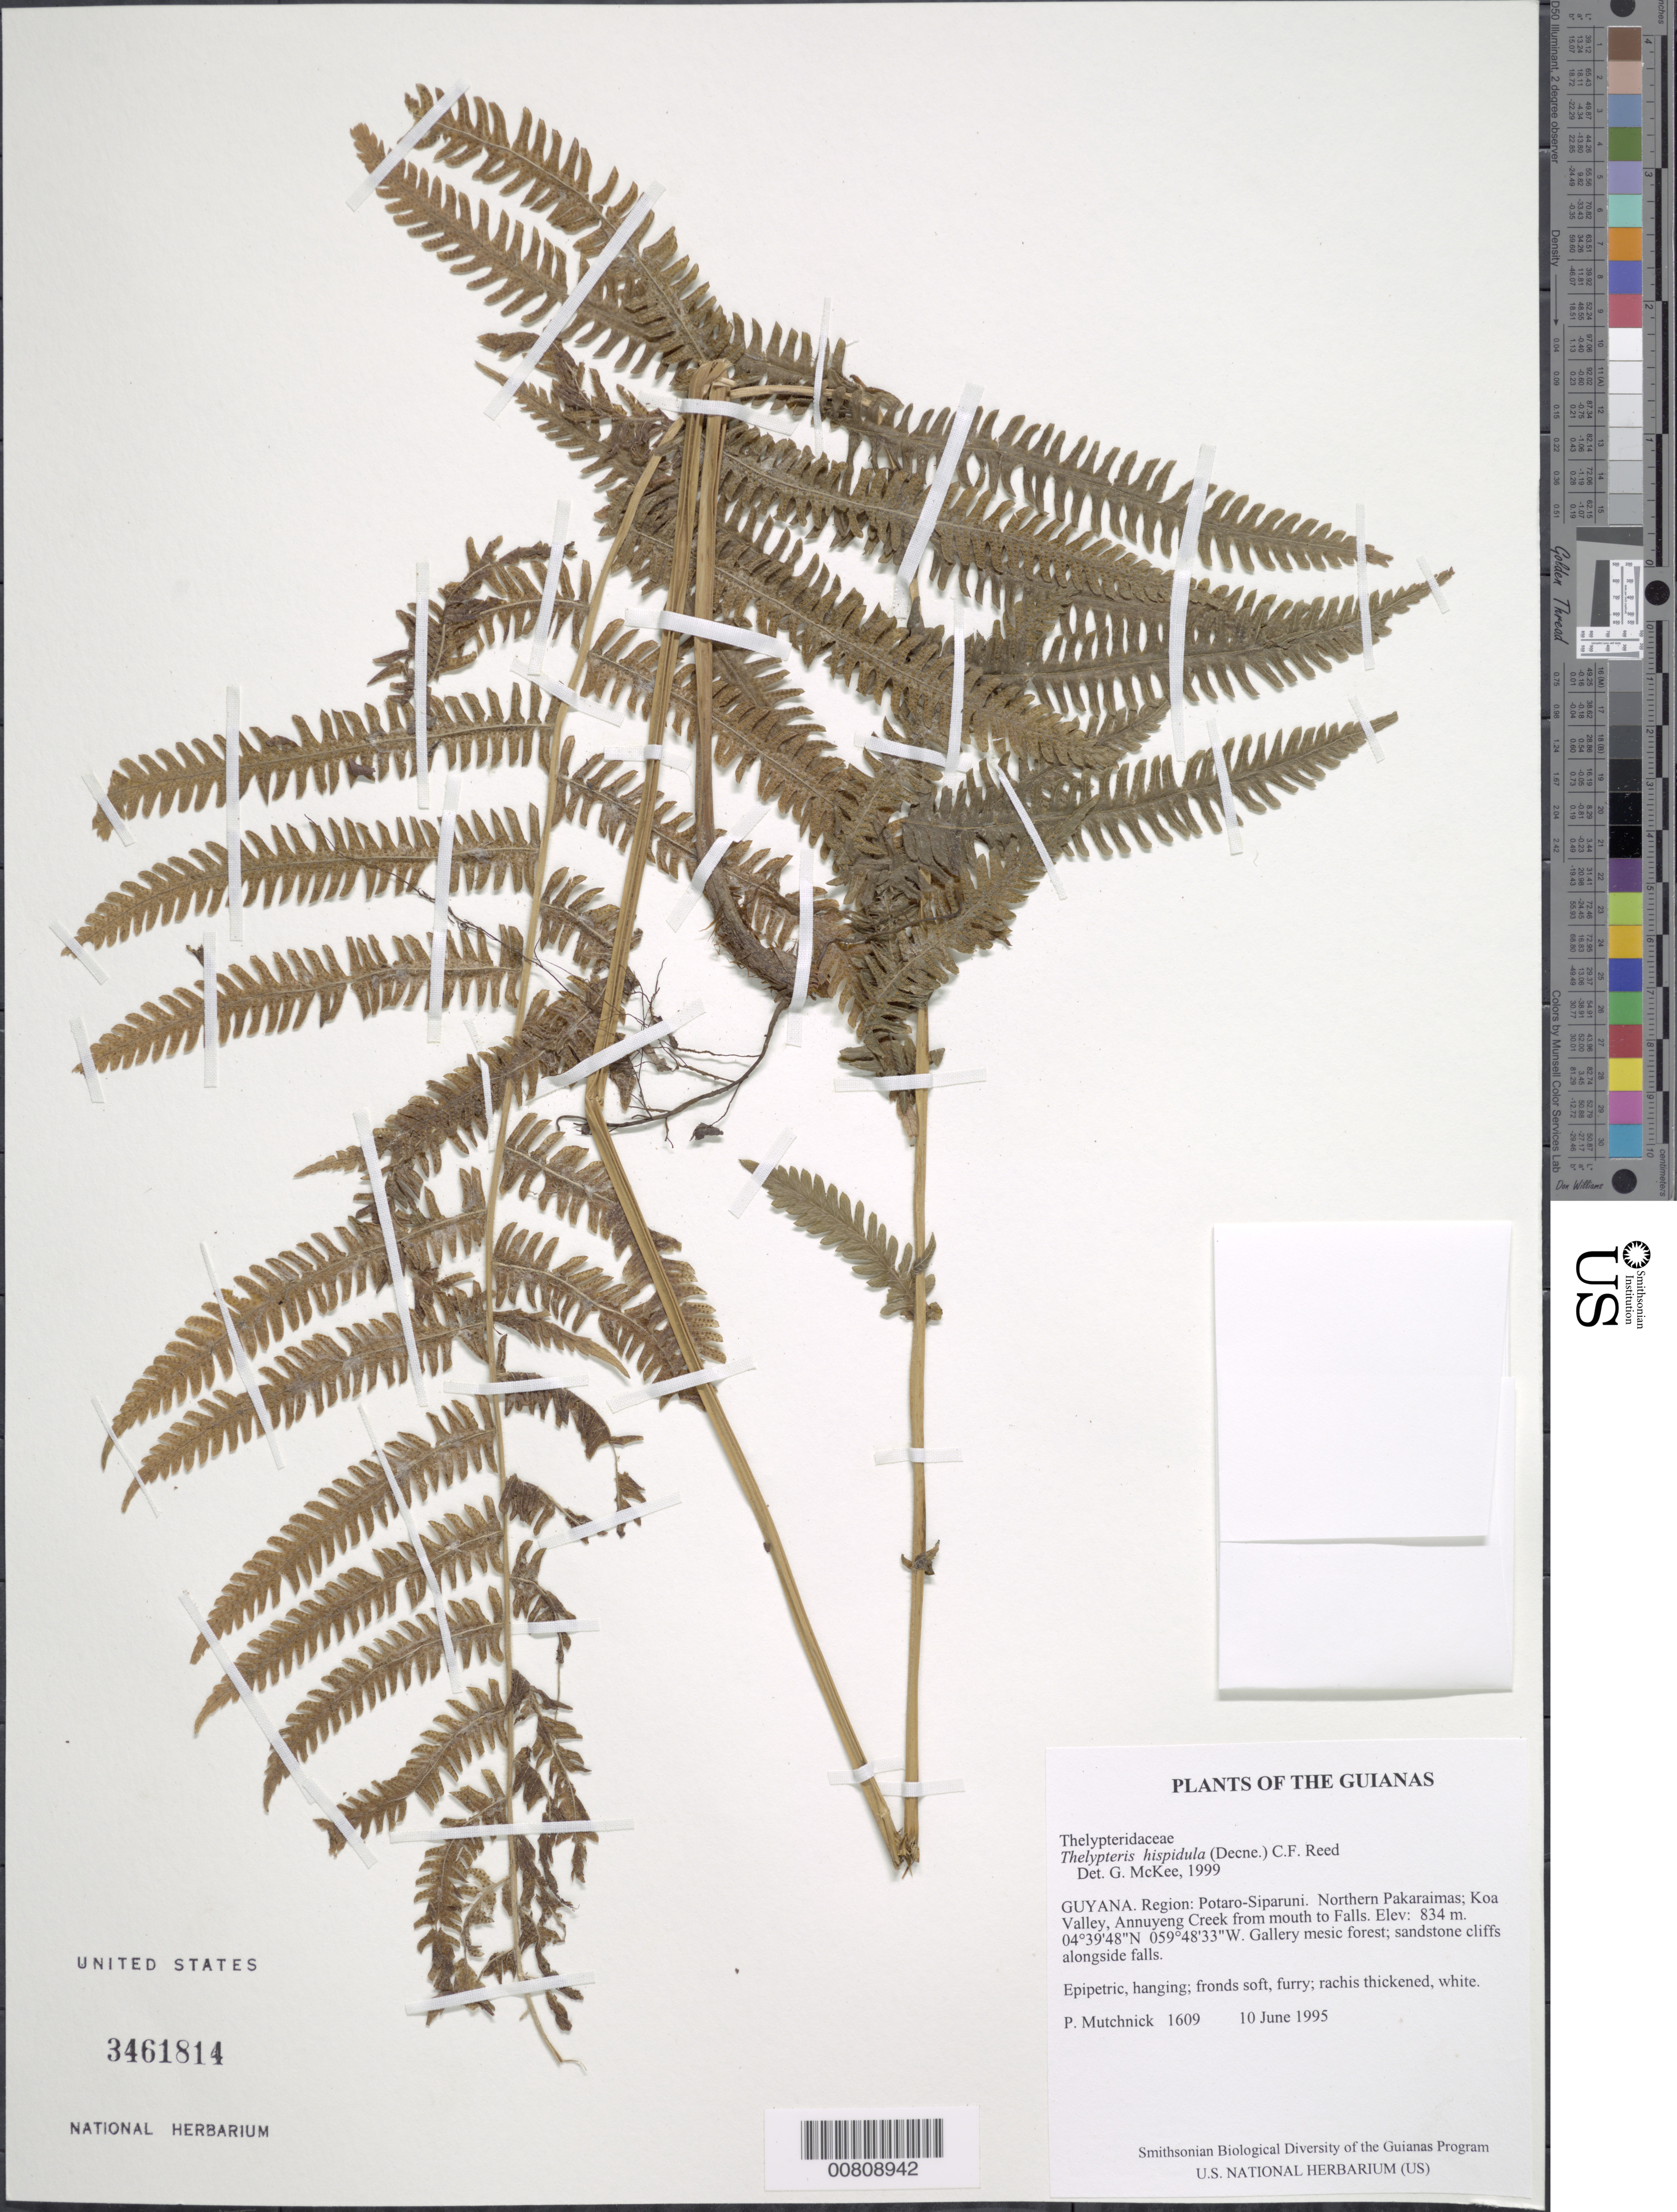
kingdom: Plantae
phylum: Tracheophyta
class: Polypodiopsida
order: Polypodiales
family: Thelypteridaceae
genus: Christella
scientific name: Christella hispidula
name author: (Decne.) Holttum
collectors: P. Mutchnick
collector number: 1609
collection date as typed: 10 June 1995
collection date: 1995-06-10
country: Guyana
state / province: Potaro-Siparuni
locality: Northern Pakaraimas; Koa Valley, Annuyeng Creek from mouth to Falls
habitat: Gallery mesic forest; sandstone cliffs alongside falls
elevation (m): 834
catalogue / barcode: US 3461814